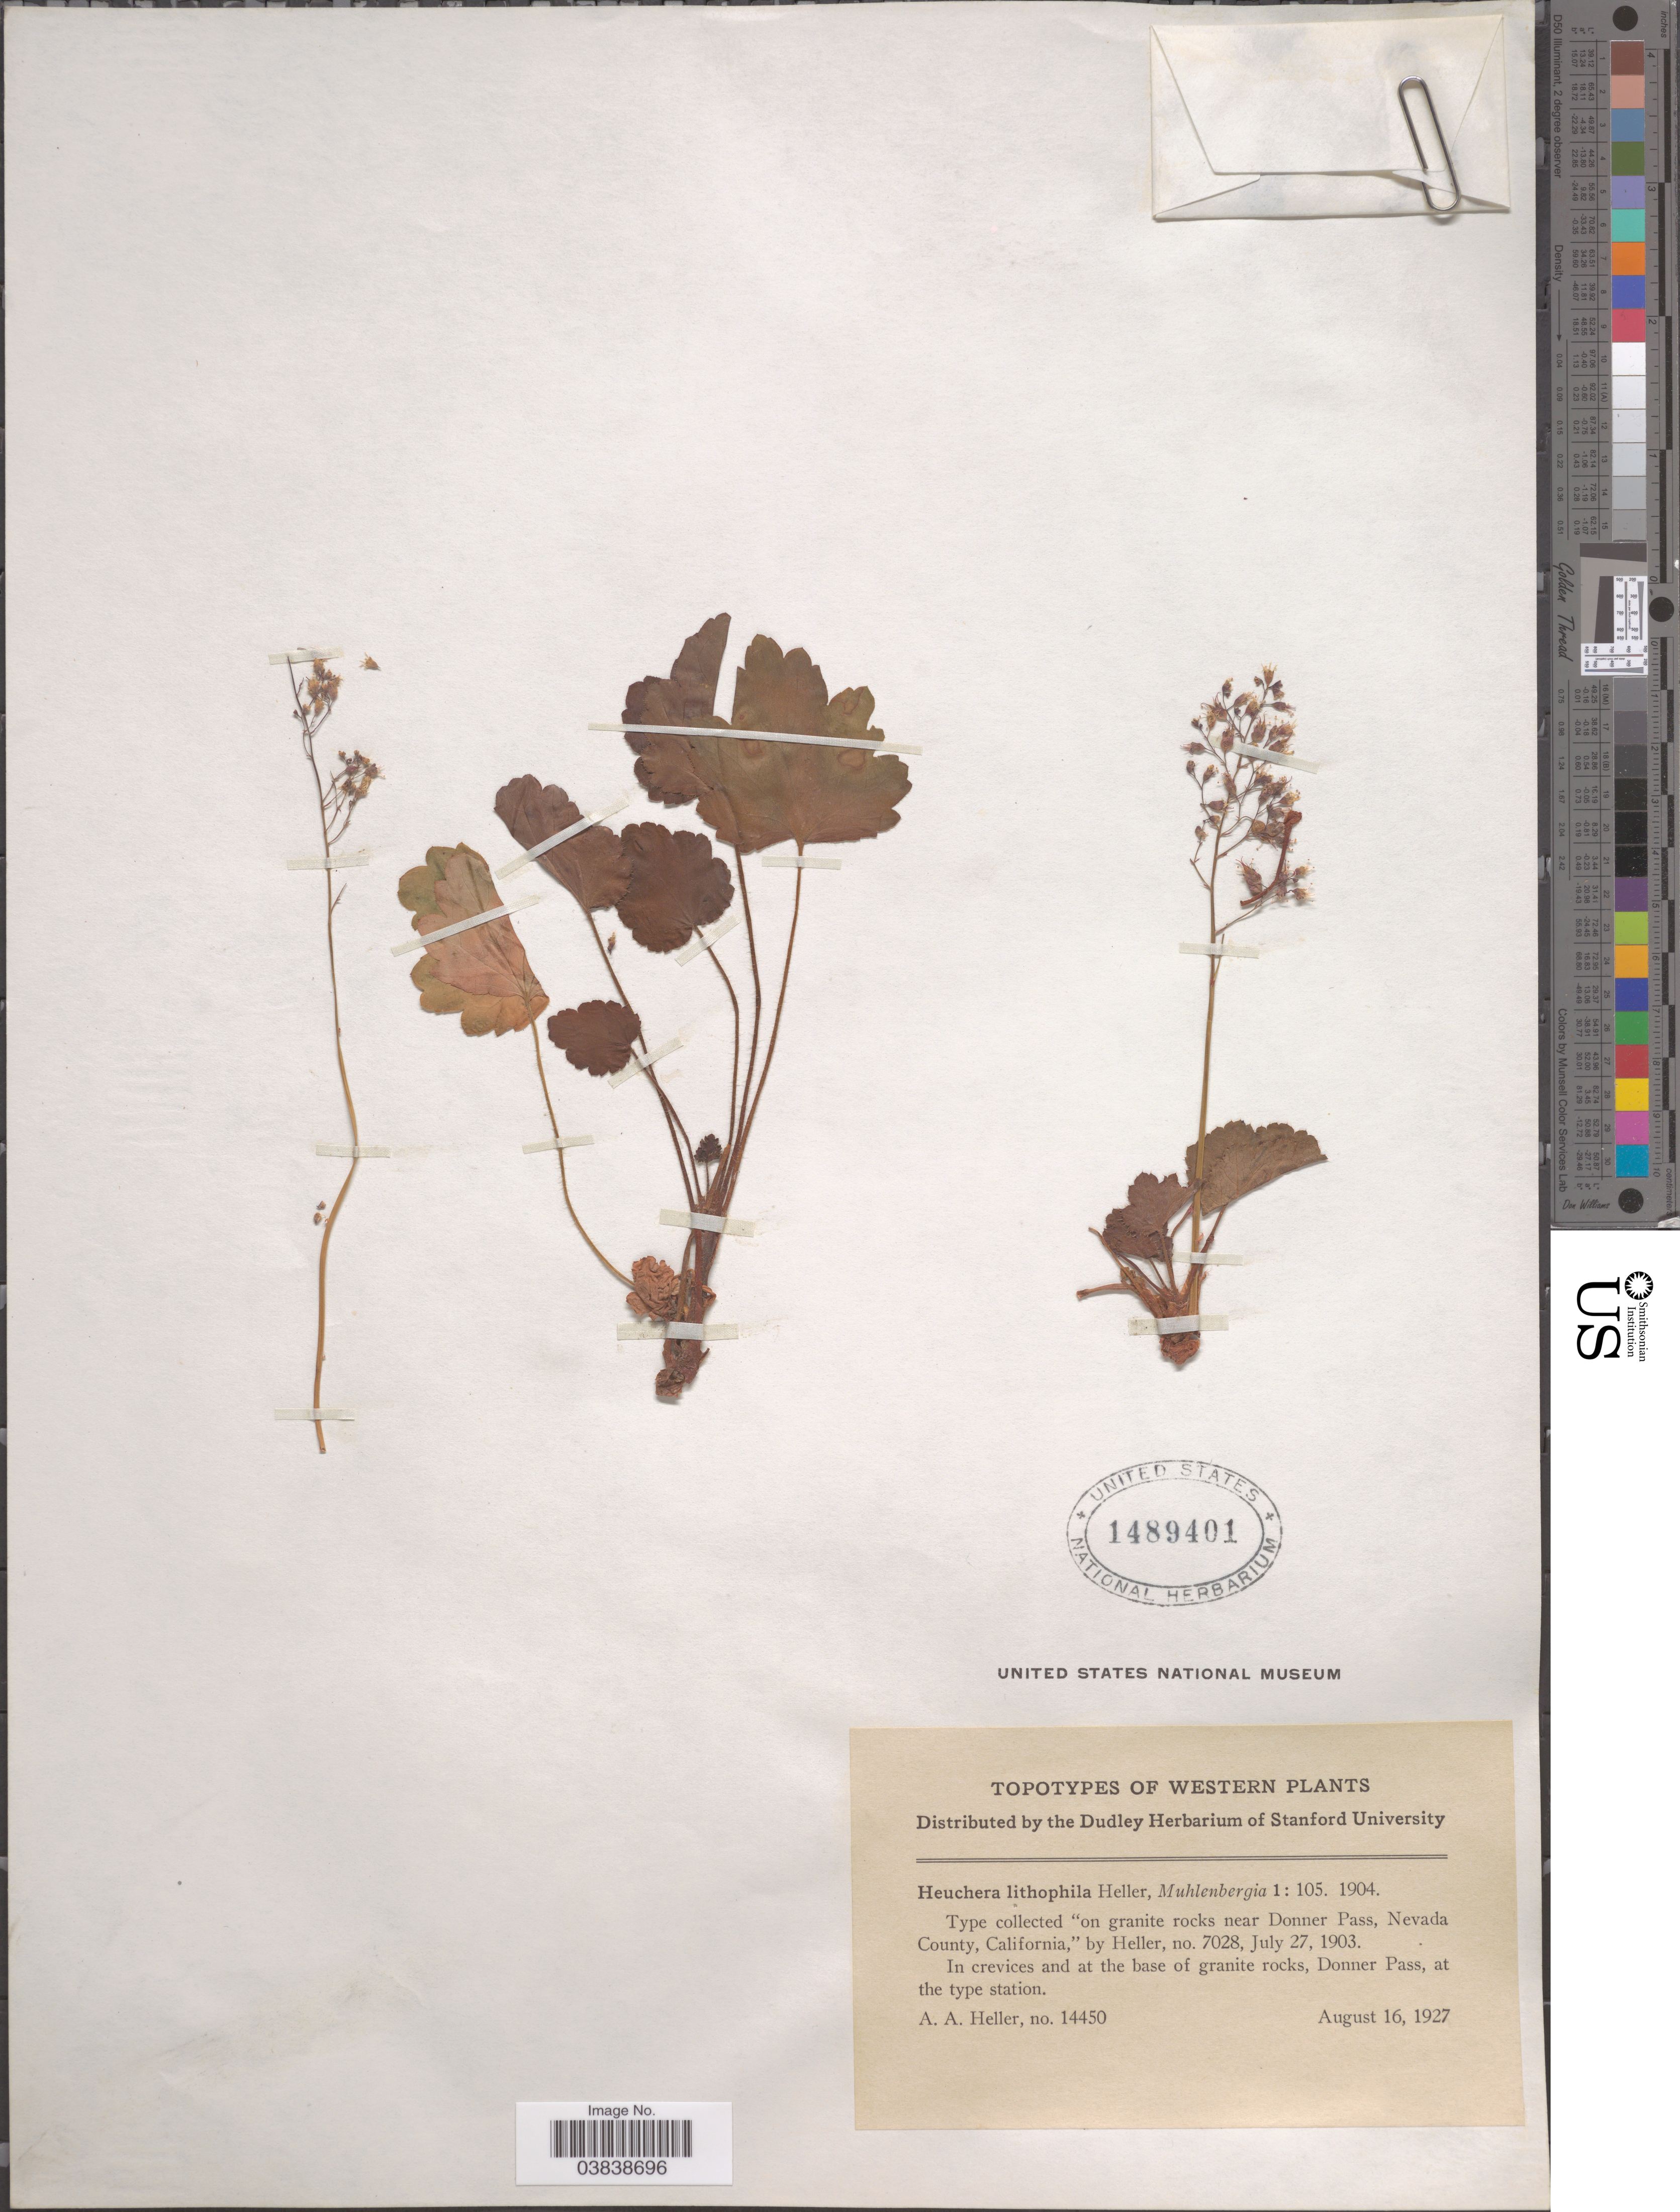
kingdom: Plantae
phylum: Tracheophyta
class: Magnoliopsida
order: Saxifragales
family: Saxifragaceae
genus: Heuchera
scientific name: Heuchera lithophila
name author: A. Heller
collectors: A. A. Heller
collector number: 14450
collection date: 1927-08-16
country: United States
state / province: California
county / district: Nevada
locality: Near Donner Pass, Nevada County.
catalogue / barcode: US 1489401